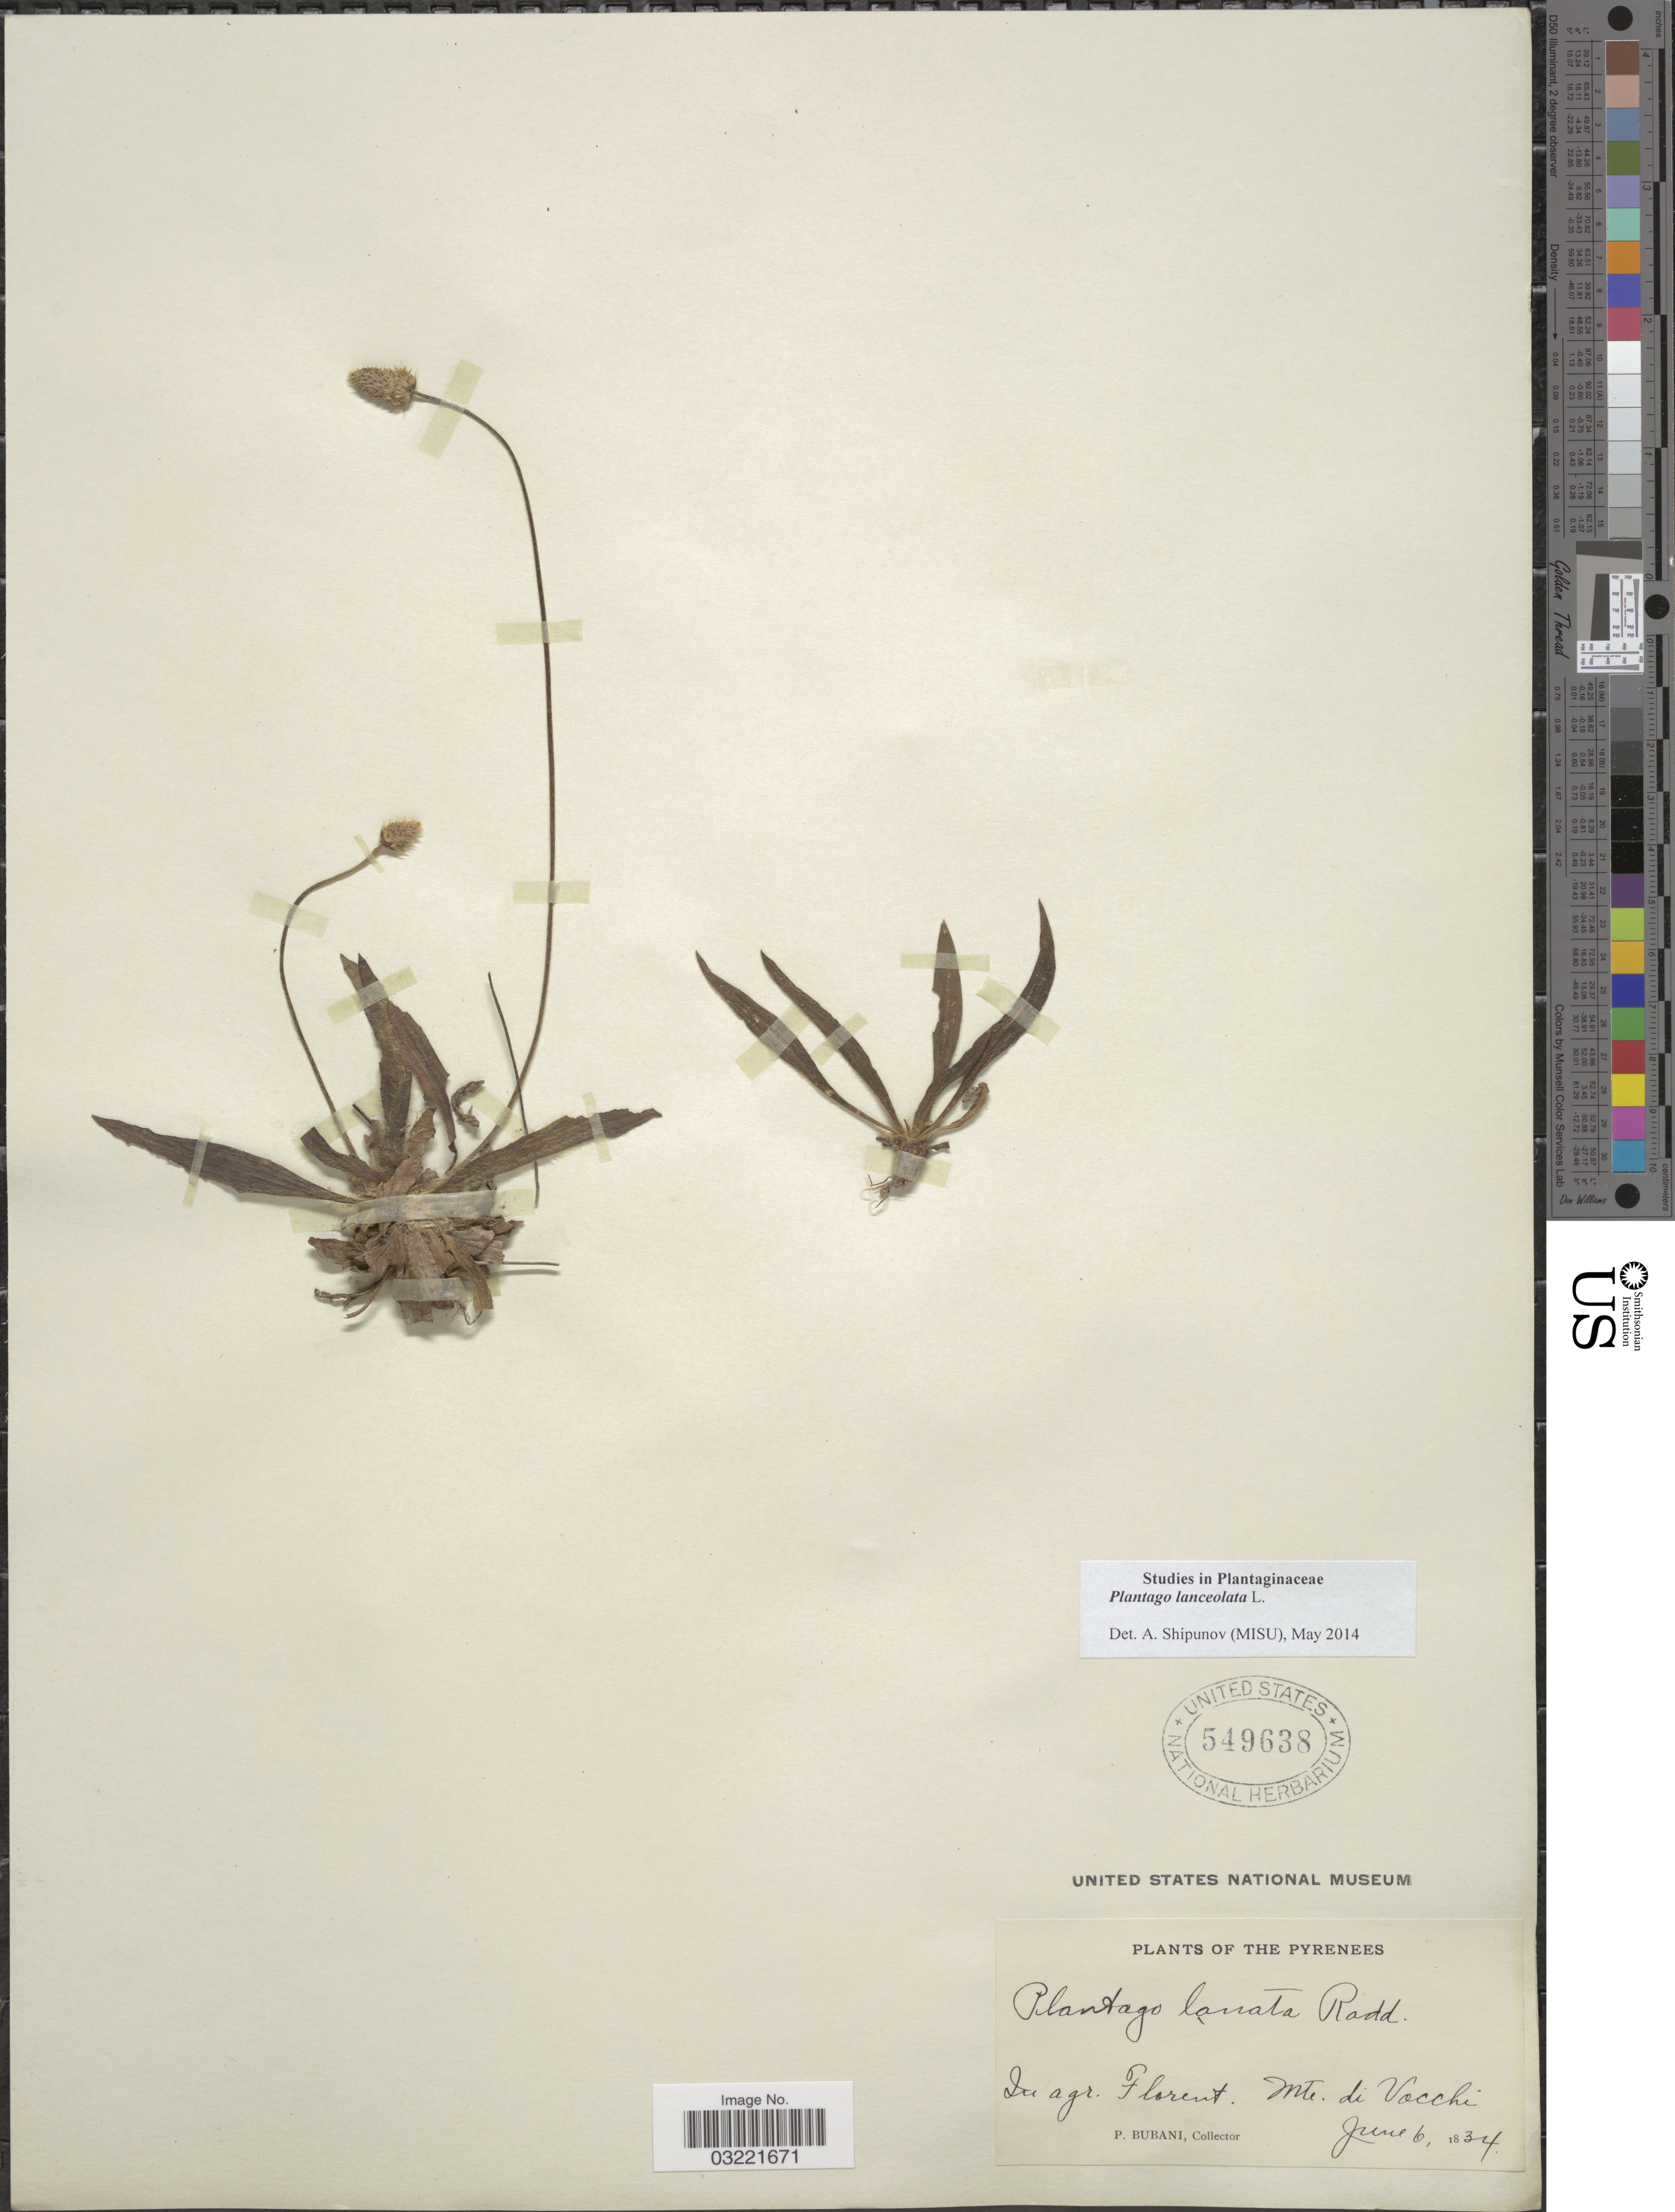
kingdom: Plantae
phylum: Tracheophyta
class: Magnoliopsida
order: Lamiales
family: Plantaginaceae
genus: Plantago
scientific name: Plantago lanceolata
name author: L.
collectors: P. Bubani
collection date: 1834-06-06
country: France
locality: The Pyrenees. In agr. Florent. Mte. di Vacchi.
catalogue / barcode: US 549638